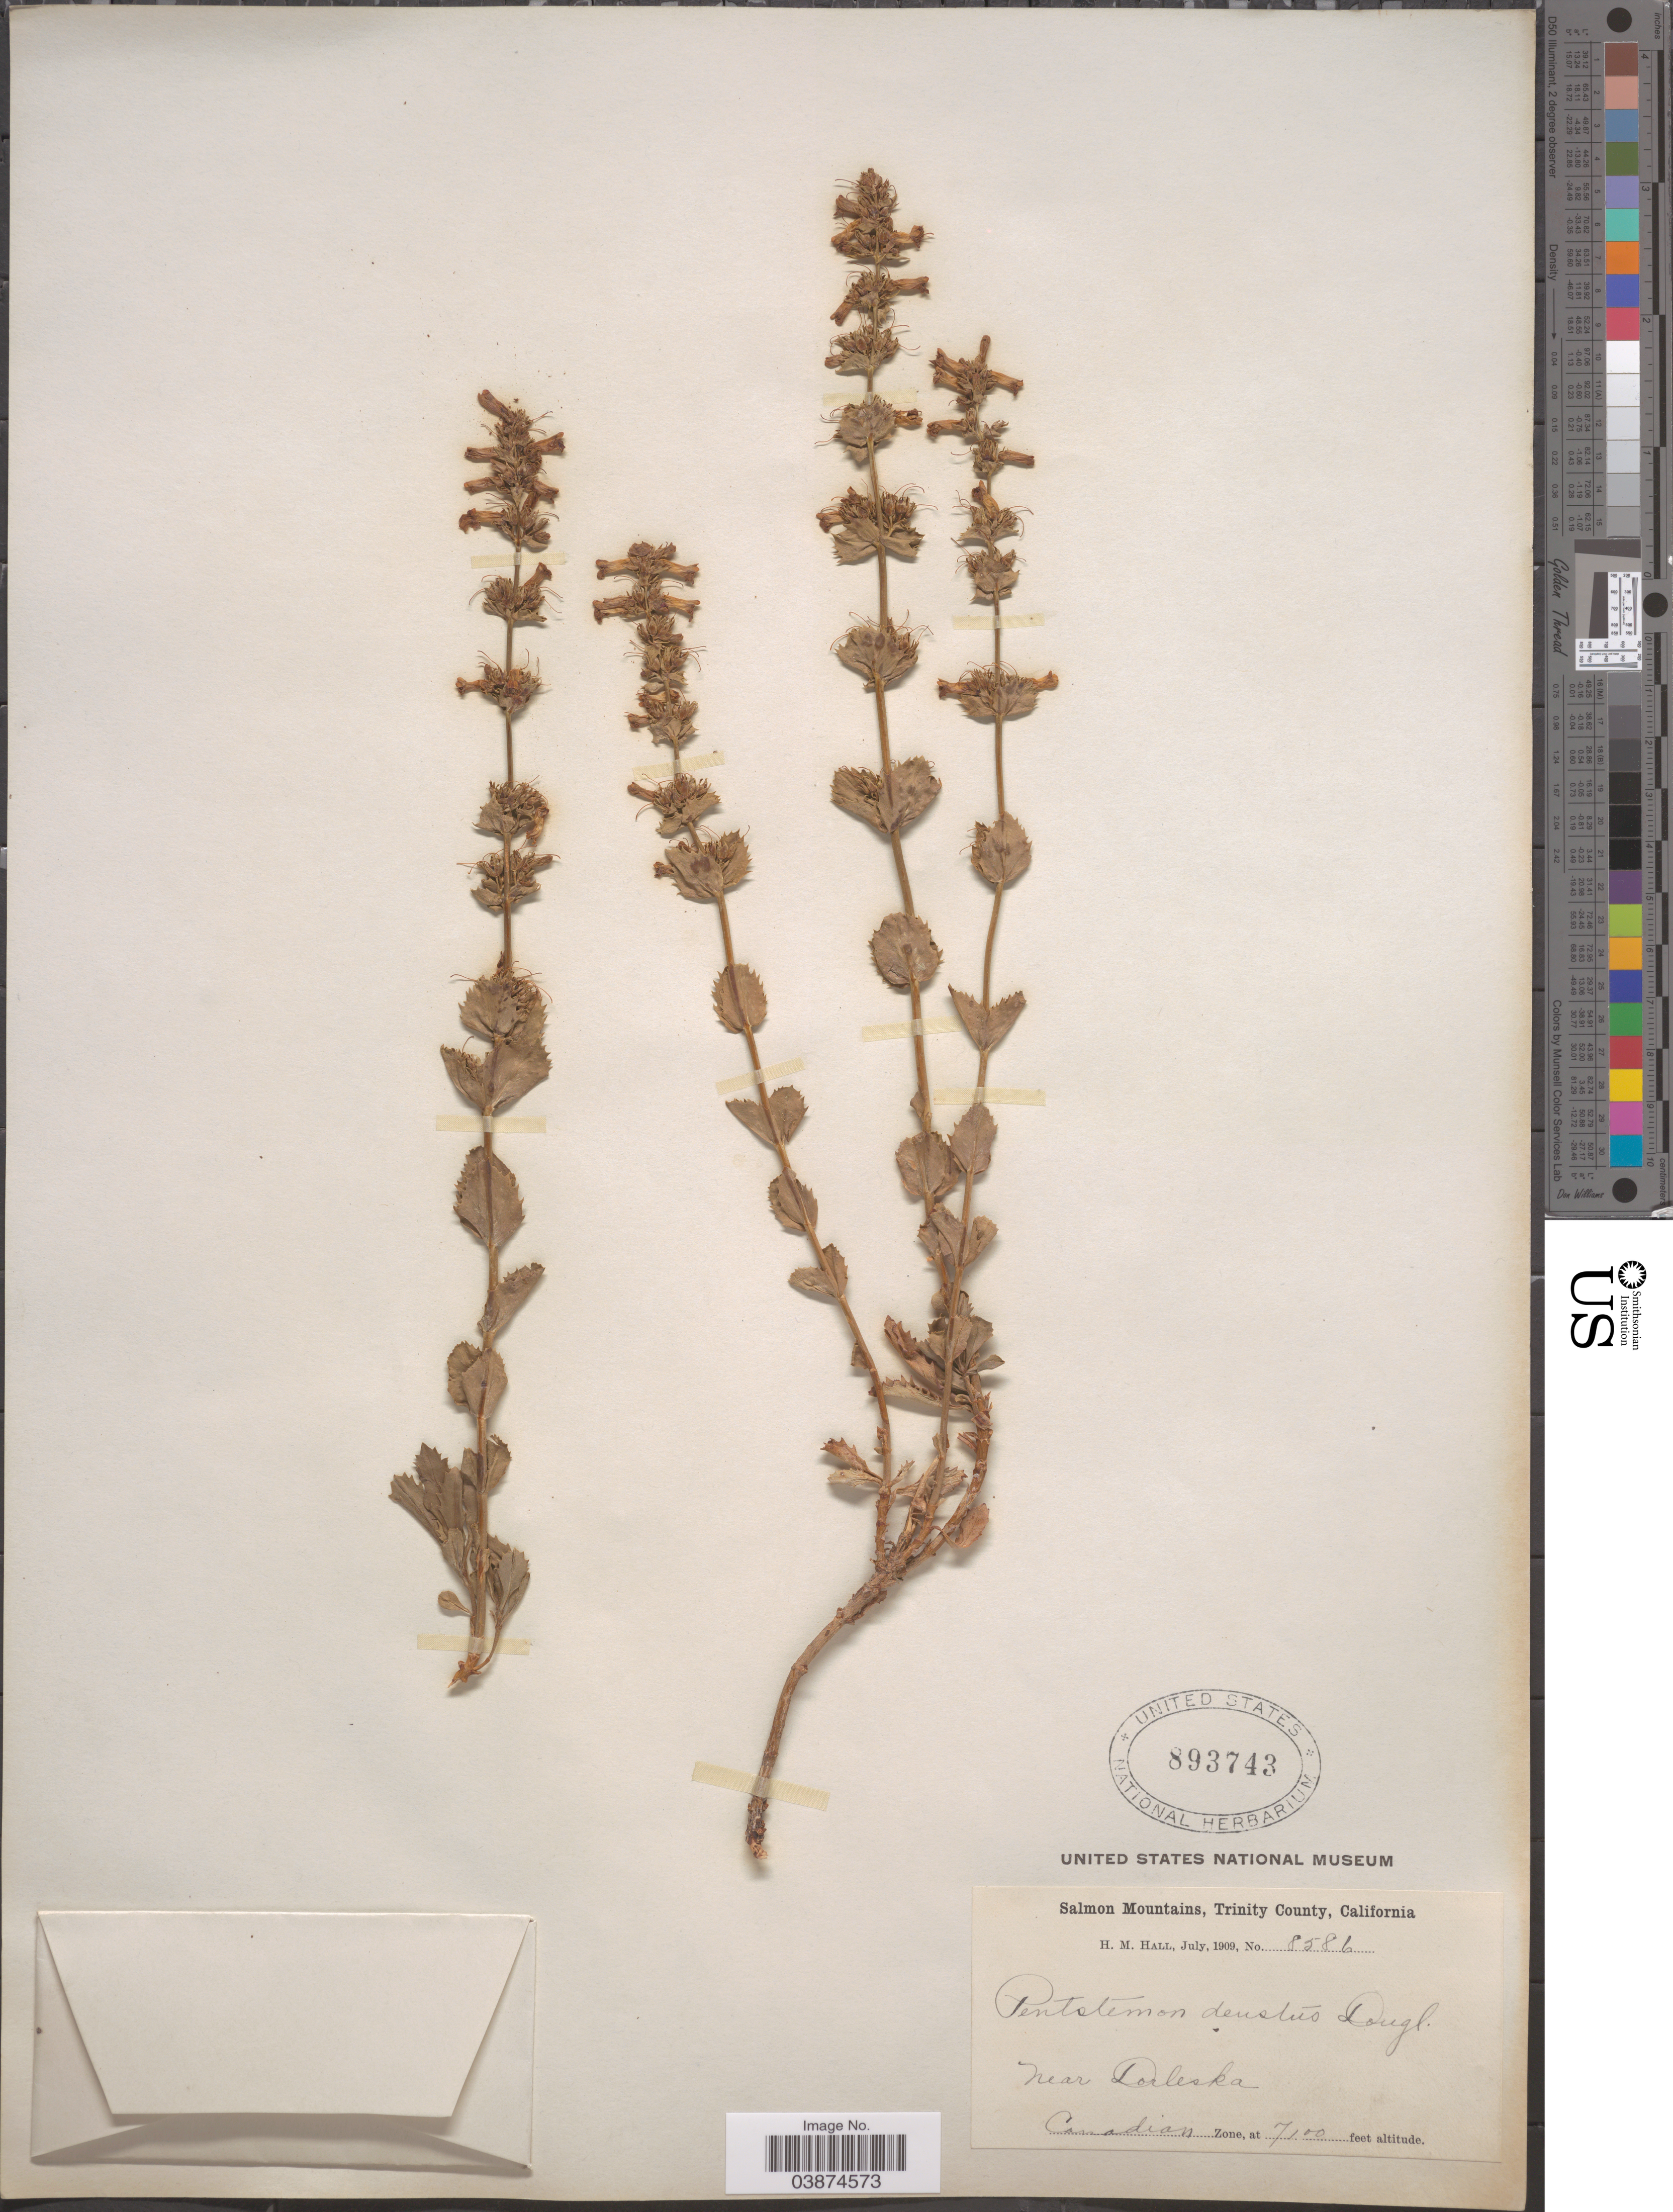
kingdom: Plantae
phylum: Tracheophyta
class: Magnoliopsida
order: Lamiales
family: Plantaginaceae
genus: Penstemon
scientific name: Penstemon deustus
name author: Douglas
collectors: H. M. Hall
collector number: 8586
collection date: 1909-07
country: United States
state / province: California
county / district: Trinity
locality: Salmon Mountains, Trinity County. Near Dorleska. Canadian Zone.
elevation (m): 2164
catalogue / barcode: US 893743